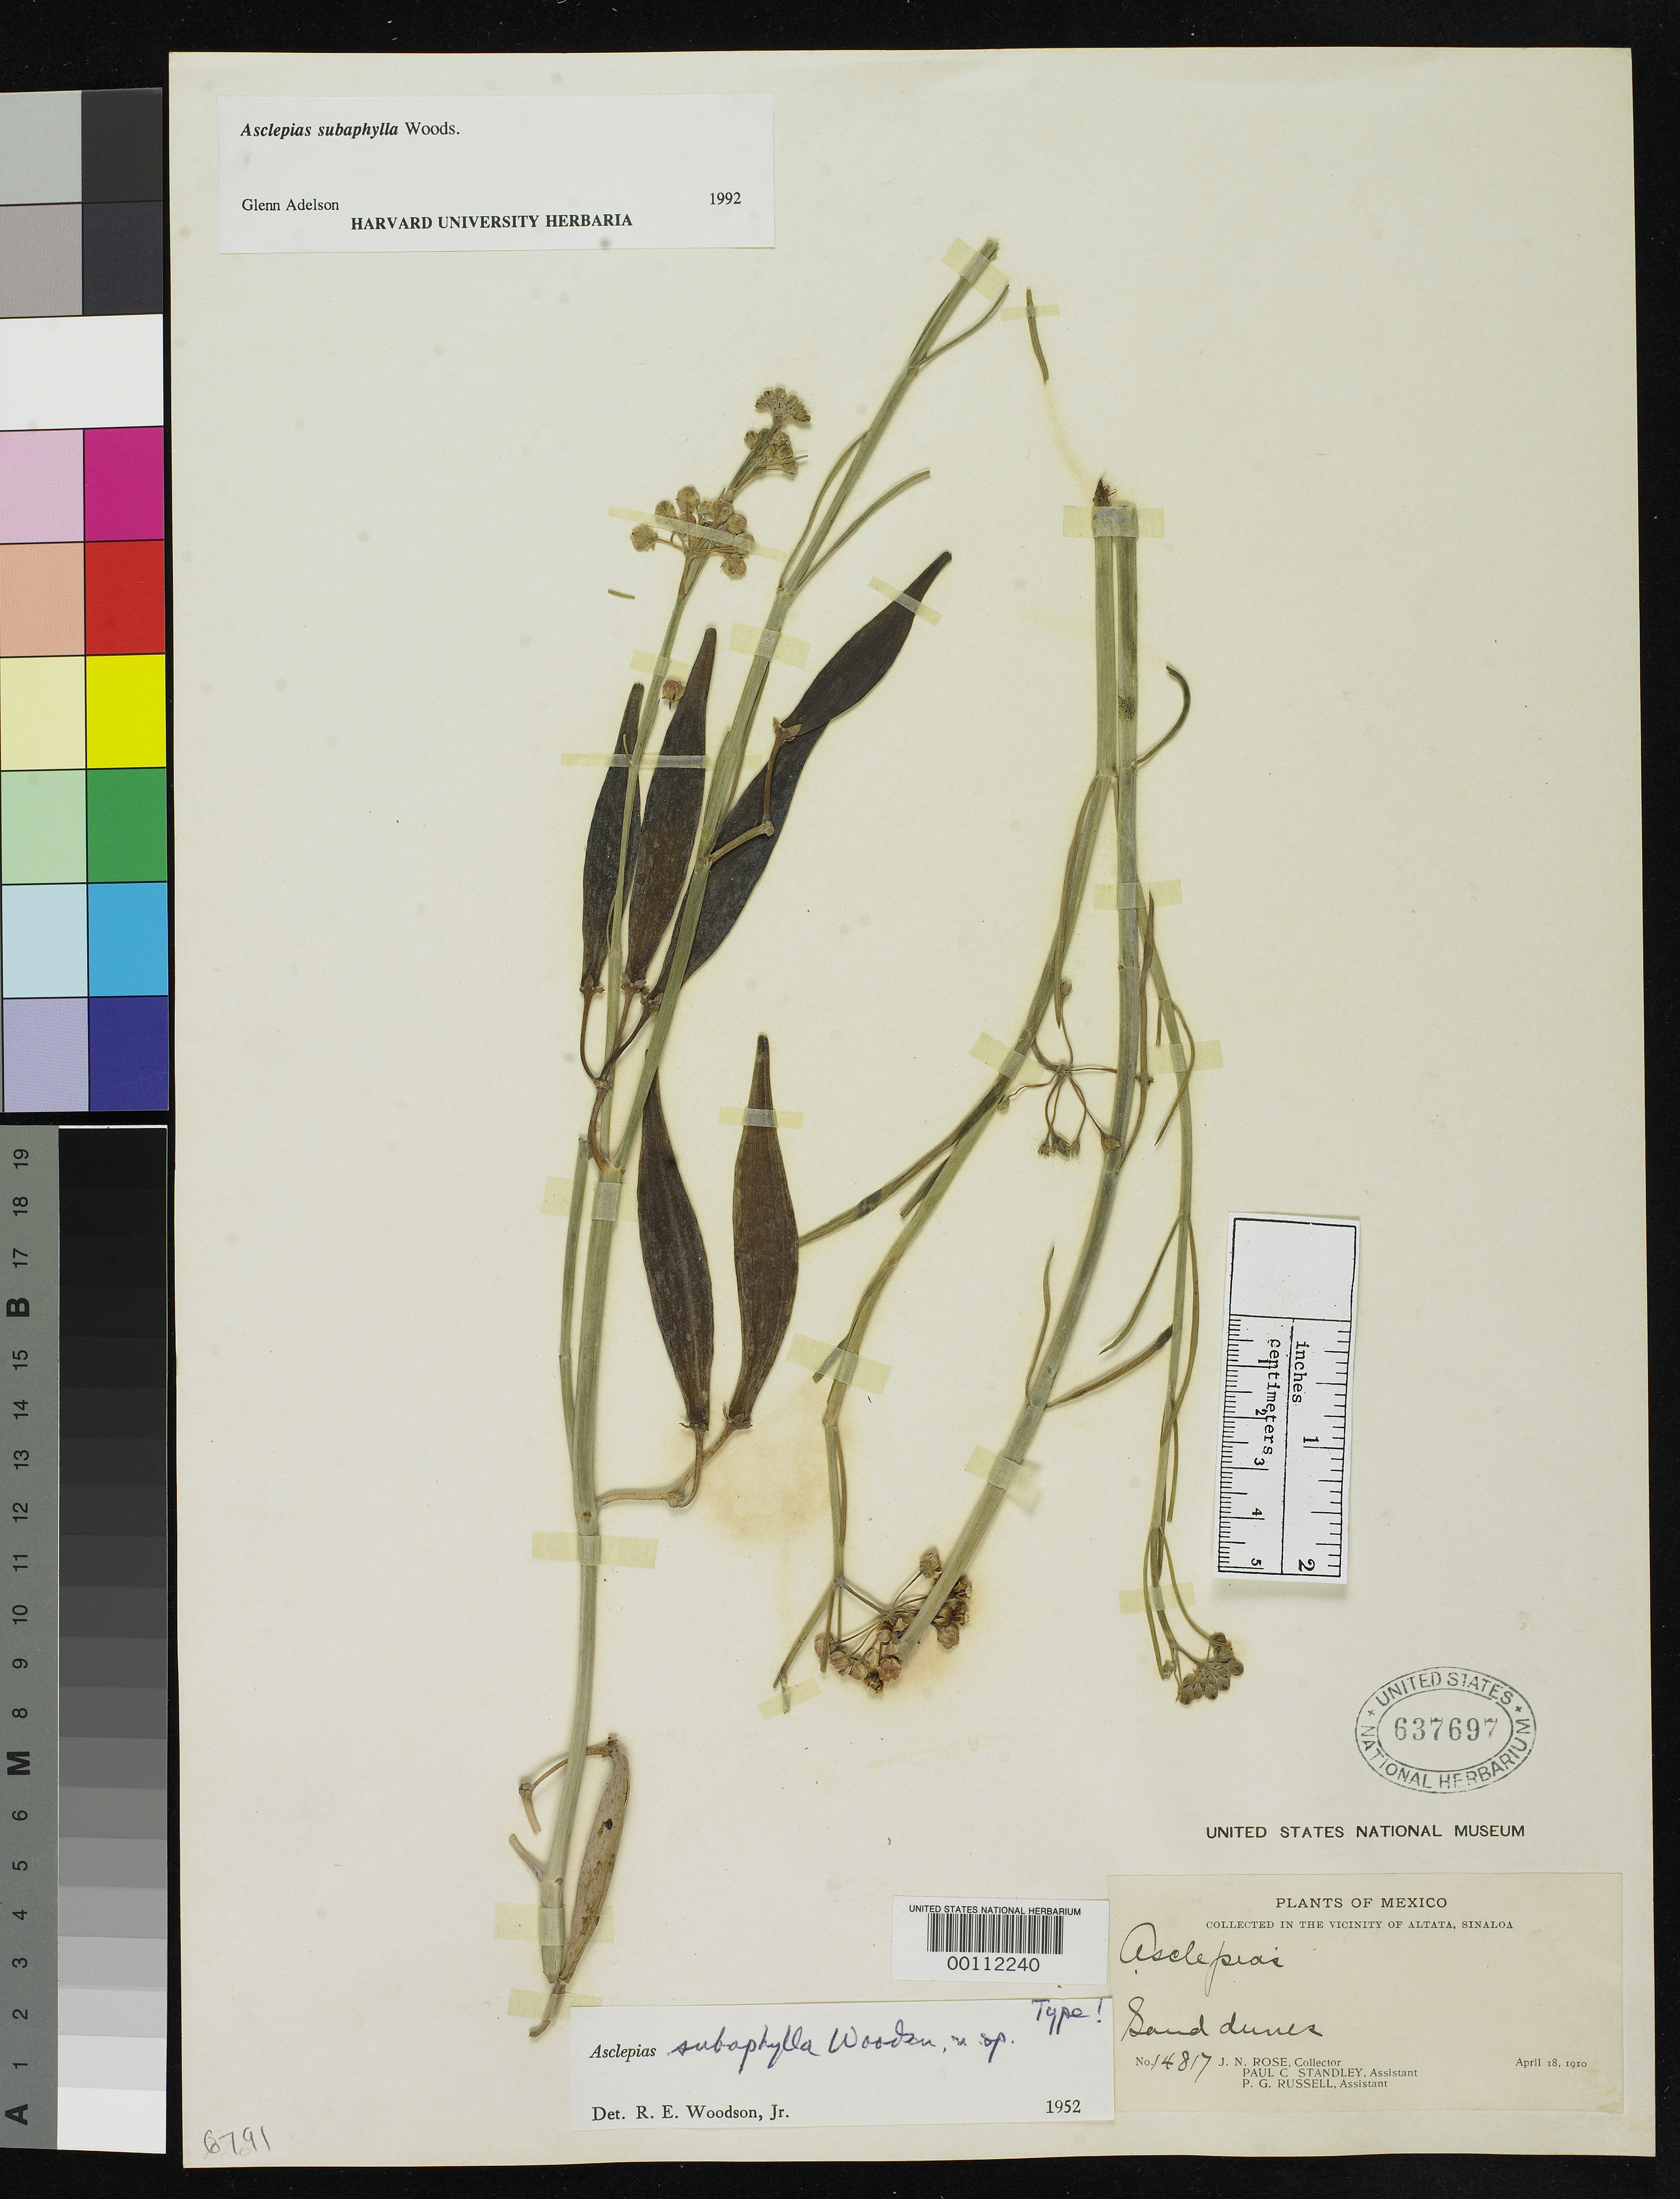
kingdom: Plantae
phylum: Tracheophyta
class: Magnoliopsida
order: Gentianales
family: Apocynaceae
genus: Asclepias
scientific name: Asclepias subaphylla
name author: Woodson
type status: Holotype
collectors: J. N. Rose, P. C. Standley & P. G. Russell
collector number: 14817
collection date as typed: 18 Apr 1910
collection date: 1910-04-18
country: Mexico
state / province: Sinaloa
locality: Vicinity of Altata.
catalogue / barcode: US 637697